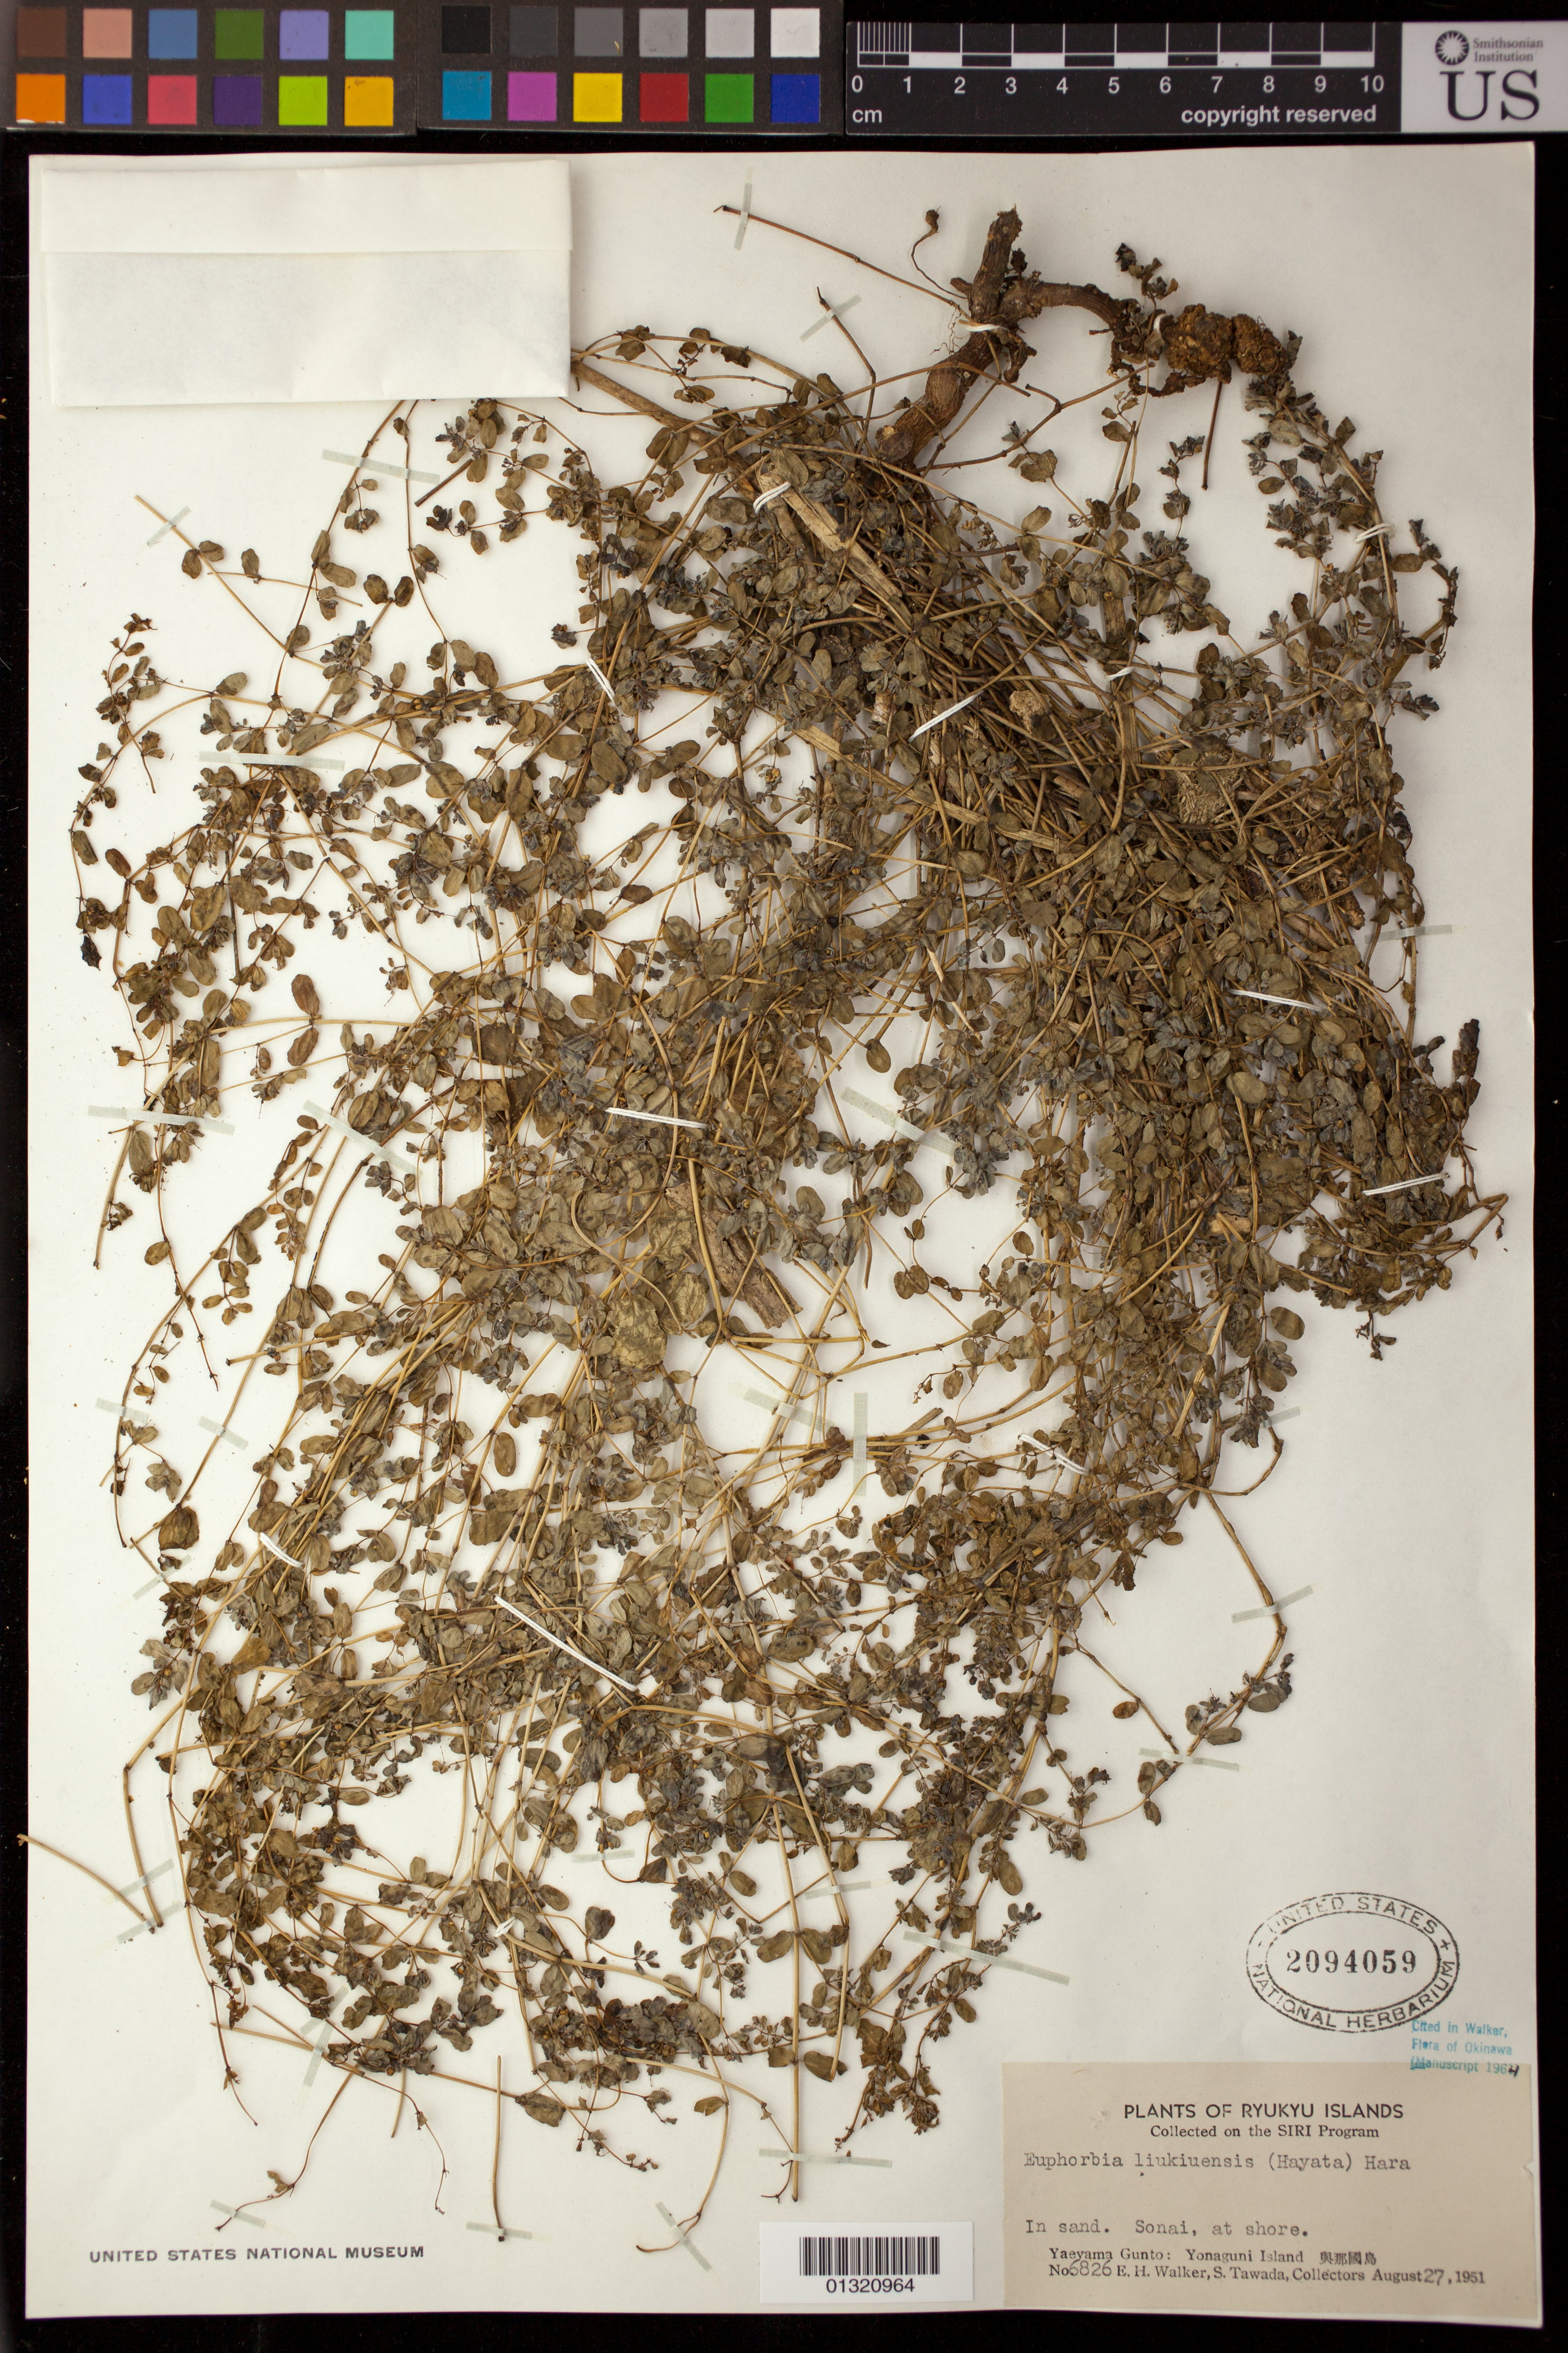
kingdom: Plantae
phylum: Tracheophyta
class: Magnoliopsida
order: Malpighiales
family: Euphorbiaceae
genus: Euphorbia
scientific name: Euphorbia liukiuensis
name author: Hayata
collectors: E. H. Walker & S. Tawada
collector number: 6826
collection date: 1951-08-27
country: Japan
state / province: Okinawa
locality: Ryukyu Islands, Sonai, Yaeyama Gunto: Yonaguni Island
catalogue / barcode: US 2094059